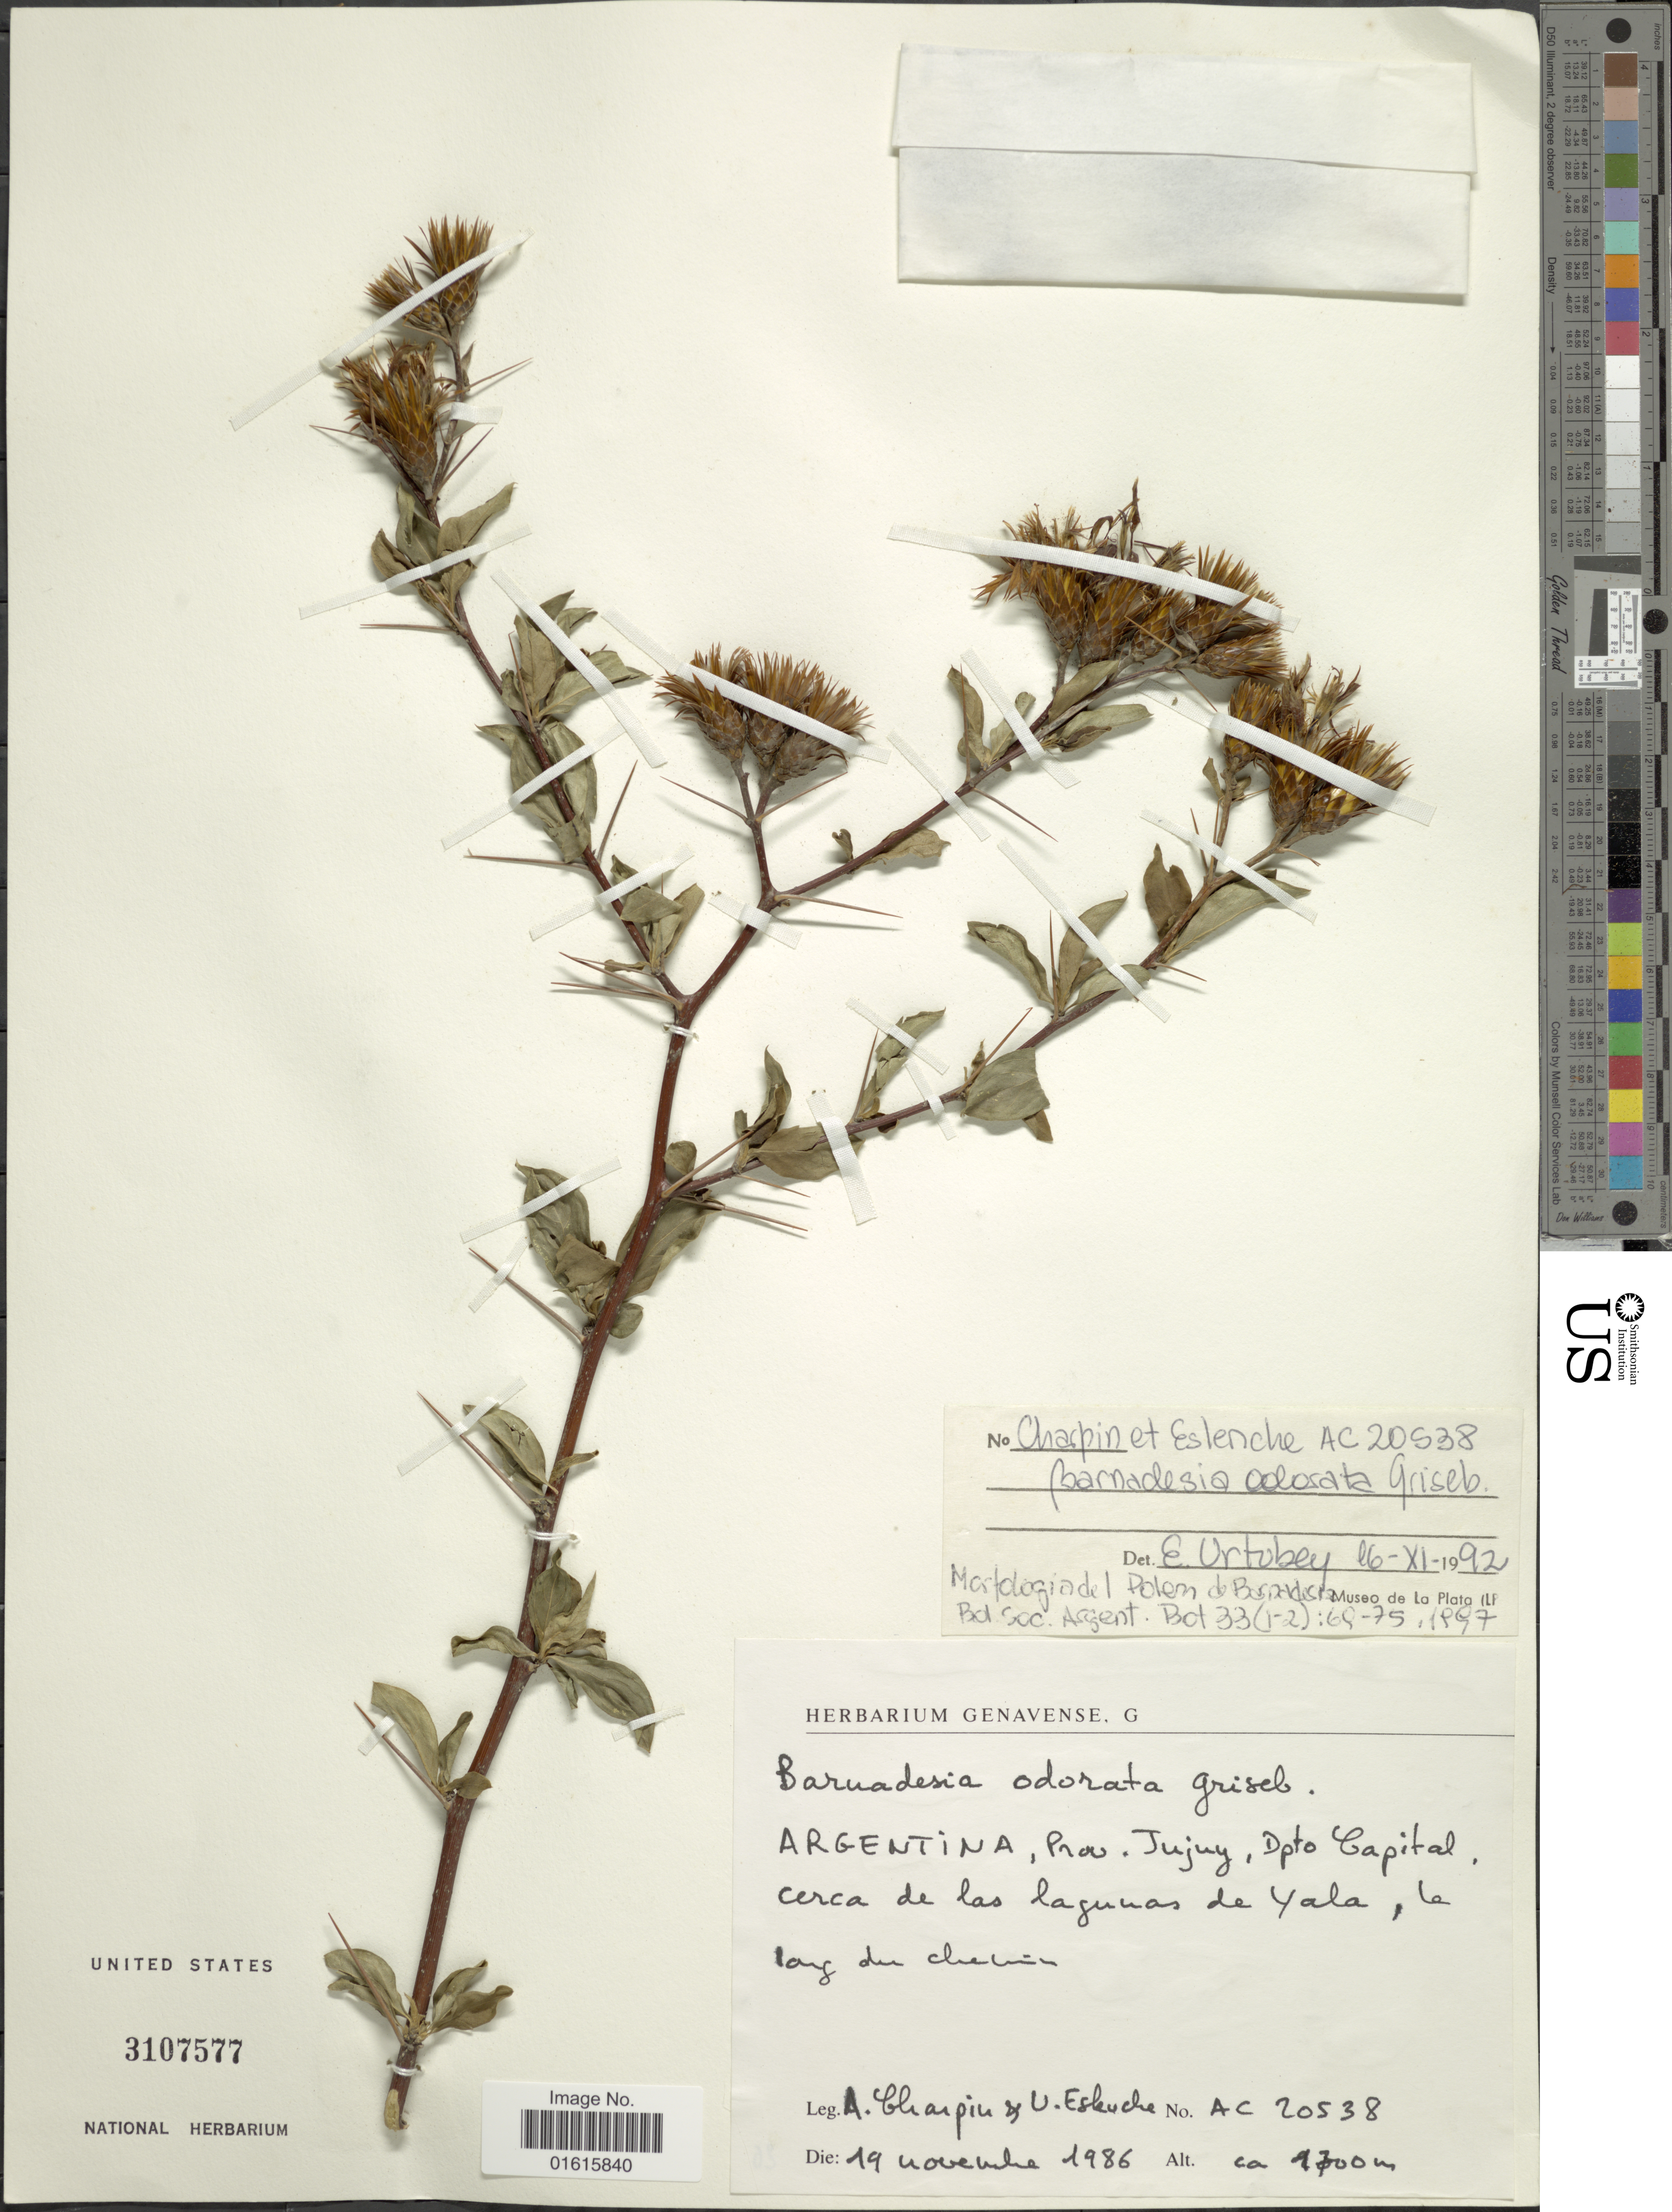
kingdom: Plantae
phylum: Tracheophyta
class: Magnoliopsida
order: Asterales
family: Asteraceae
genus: Barnadesia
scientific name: Barnadesia odorata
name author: Griseb.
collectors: A. Charpin & U. G. Eskuche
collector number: AC20538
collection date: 1986-11-19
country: Argentina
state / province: Jujuy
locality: Dpt. Capital, cerca de las lagunas de yala, le long du chemis.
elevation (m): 1700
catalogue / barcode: US 3107577